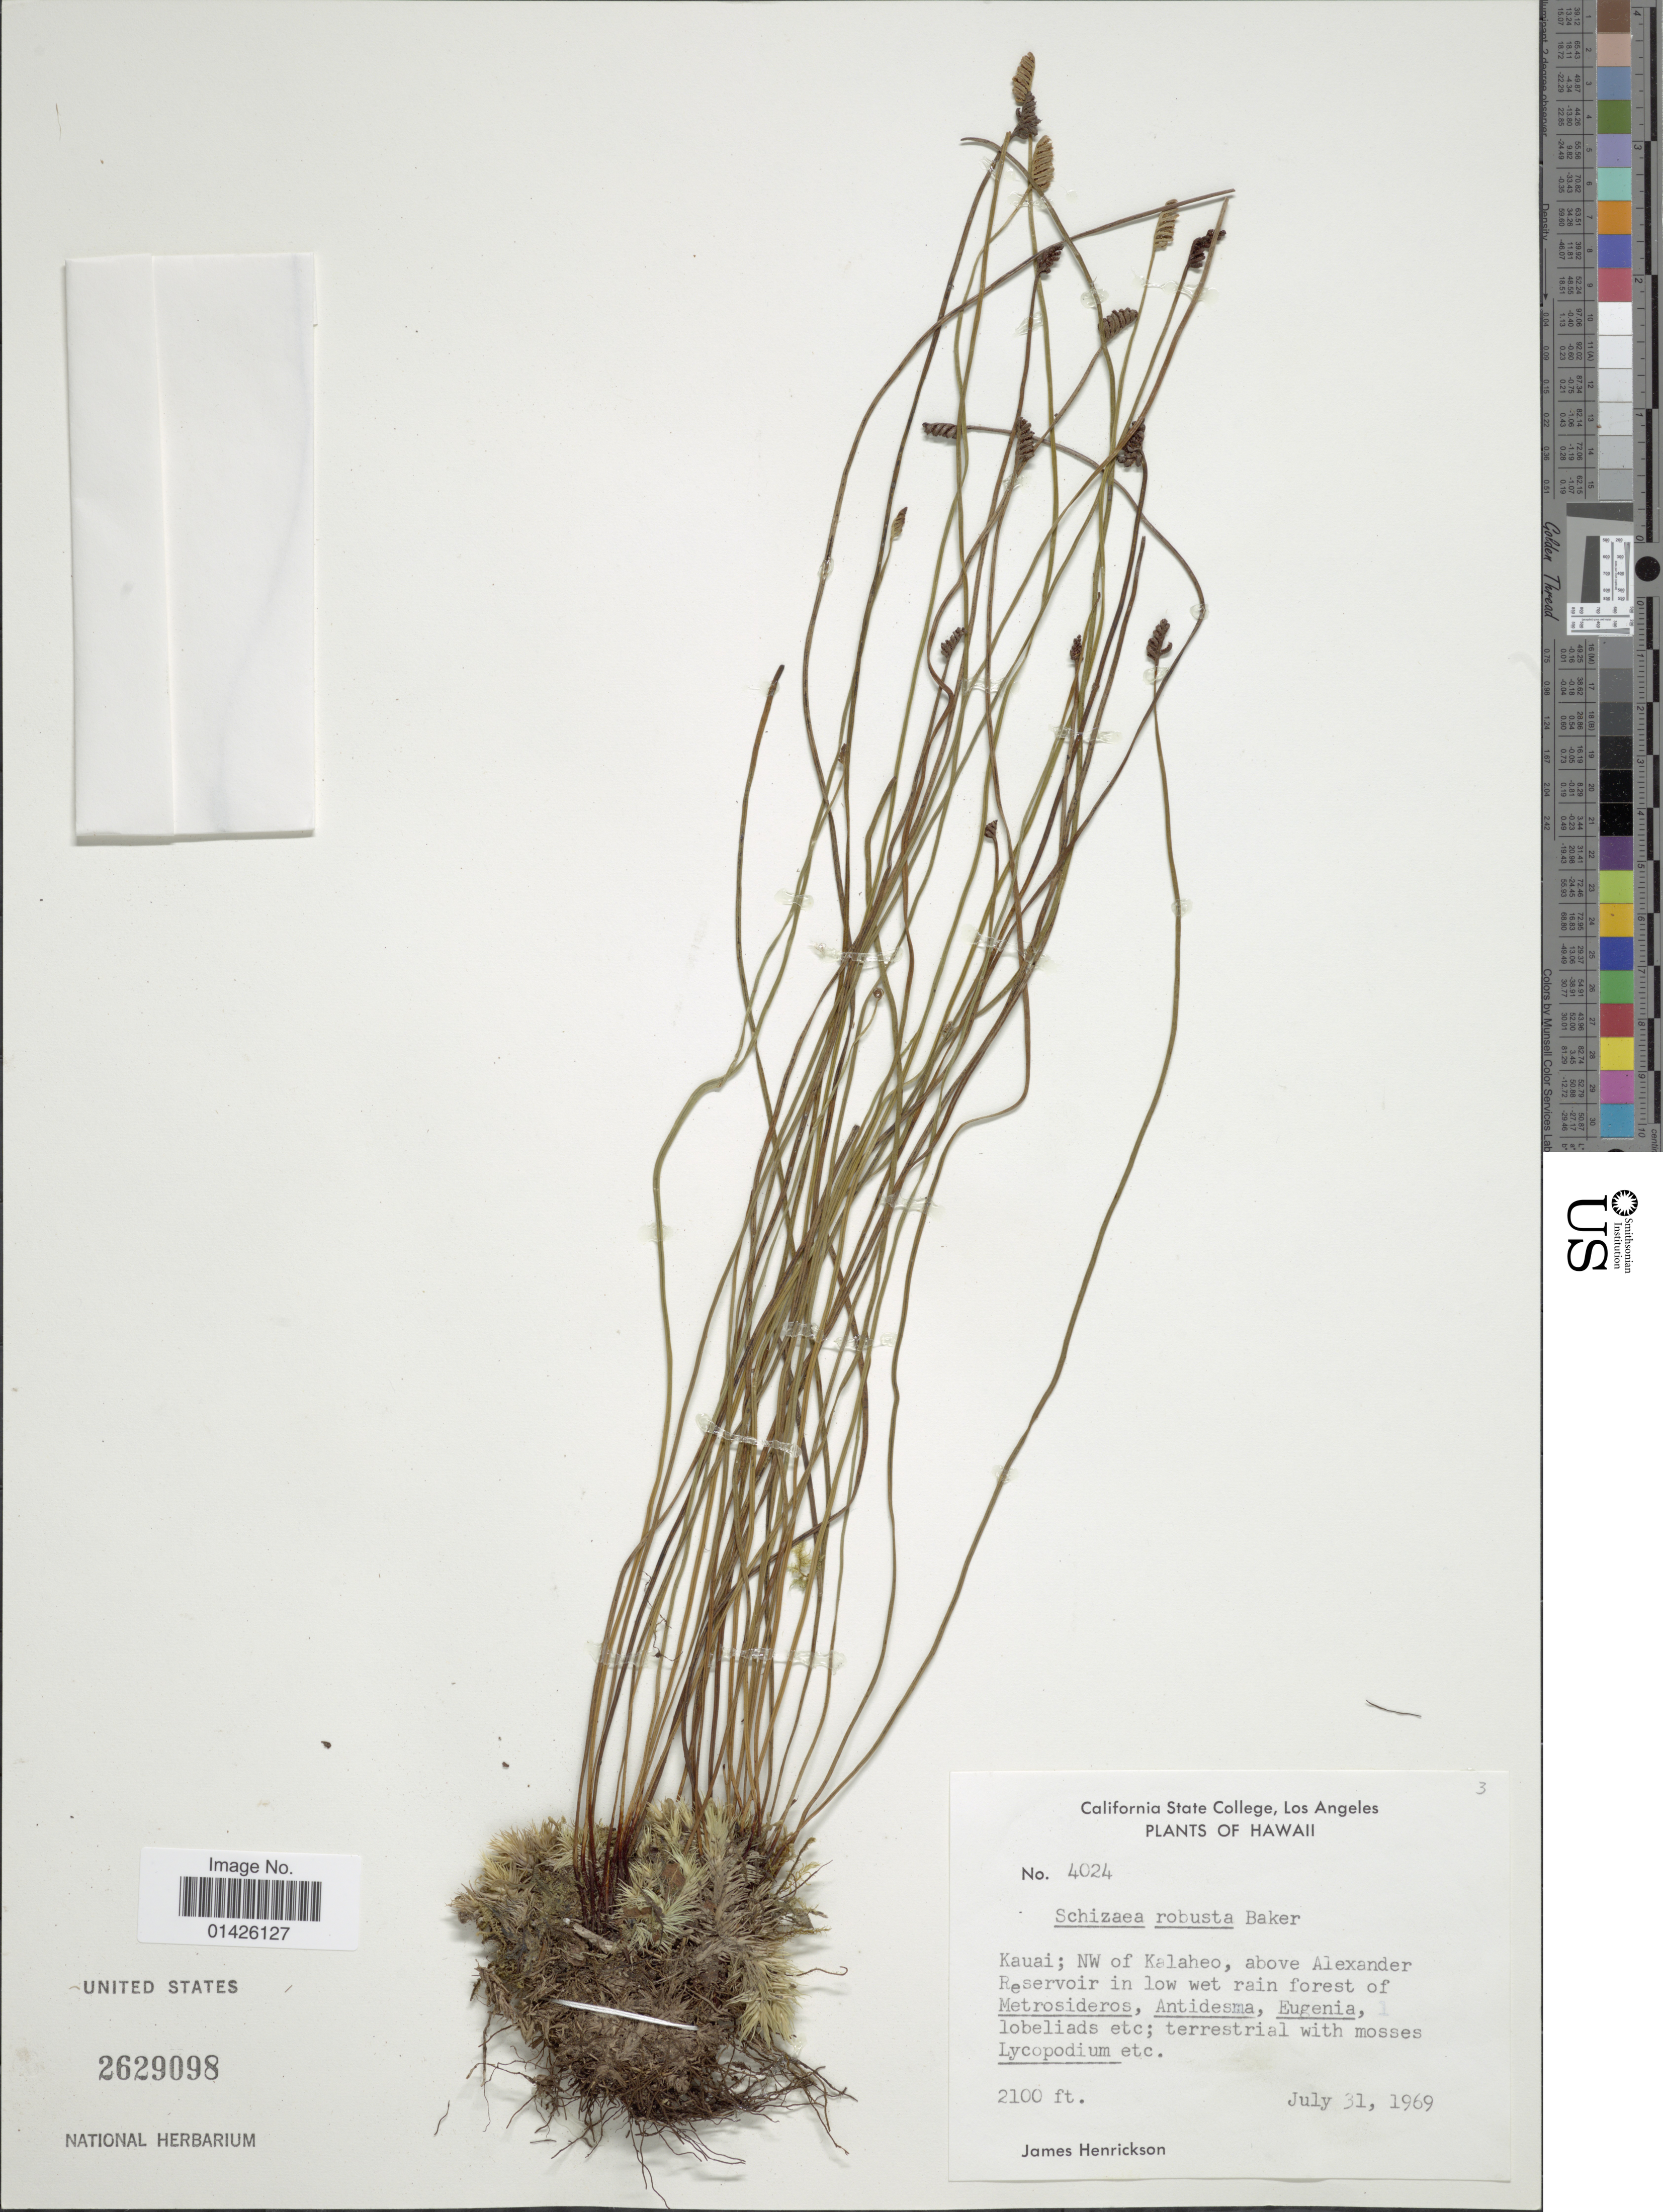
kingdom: Plantae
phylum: Tracheophyta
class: Polypodiopsida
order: Schizaeales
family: Schizaeaceae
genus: Schizaea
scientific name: Schizaea robusta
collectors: J. Henrickson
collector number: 4024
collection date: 1969-07-31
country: United States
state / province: Hawaii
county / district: Kauai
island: Kaua'i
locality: NW of Kaleheo, above Alexander Reservoir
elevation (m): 640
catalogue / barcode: US 2629098